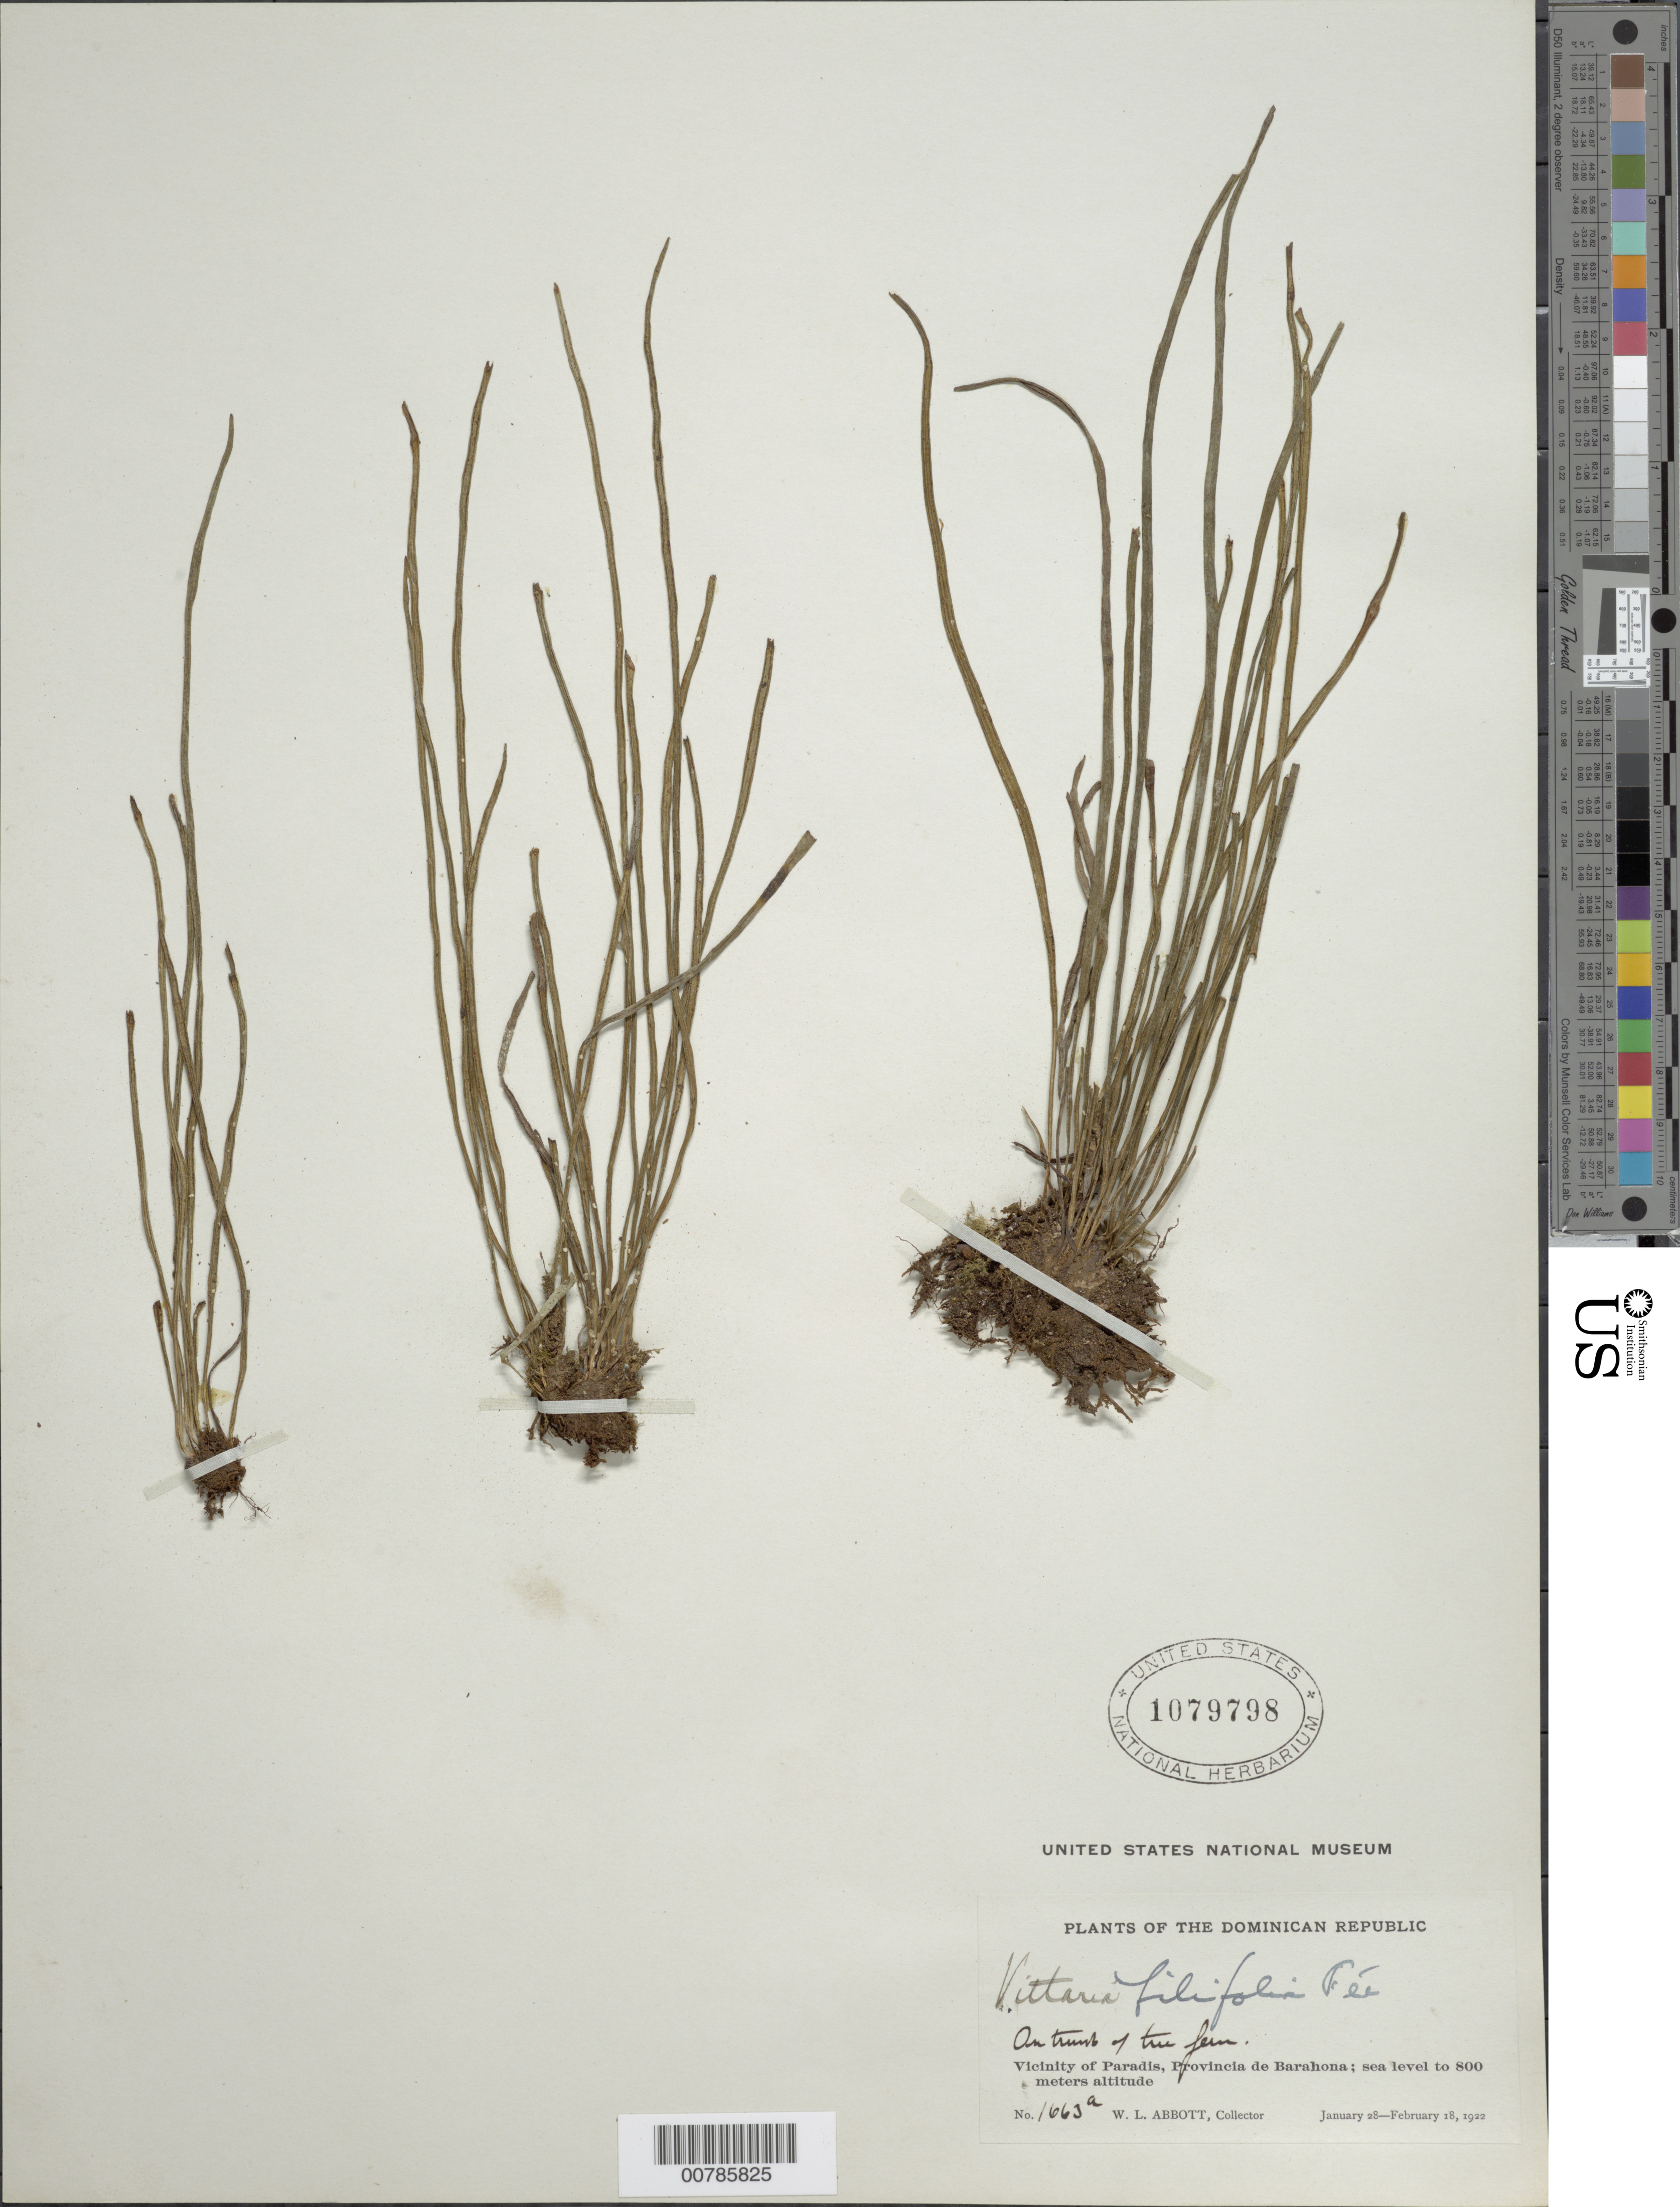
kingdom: Plantae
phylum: Tracheophyta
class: Polypodiopsida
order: Polypodiales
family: Pteridaceae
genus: Vittaria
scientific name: Vittaria graminifolia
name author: Kaulf.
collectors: W. L. Abbott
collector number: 1663a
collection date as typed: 28 Feb 1922 18 Feb 1922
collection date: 1922-02-18/1922-02-28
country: Dominican Republic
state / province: Barahona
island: Hispaniola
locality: Paradis, viciity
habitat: On trunk of tree fern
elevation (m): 0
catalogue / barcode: US 1079798